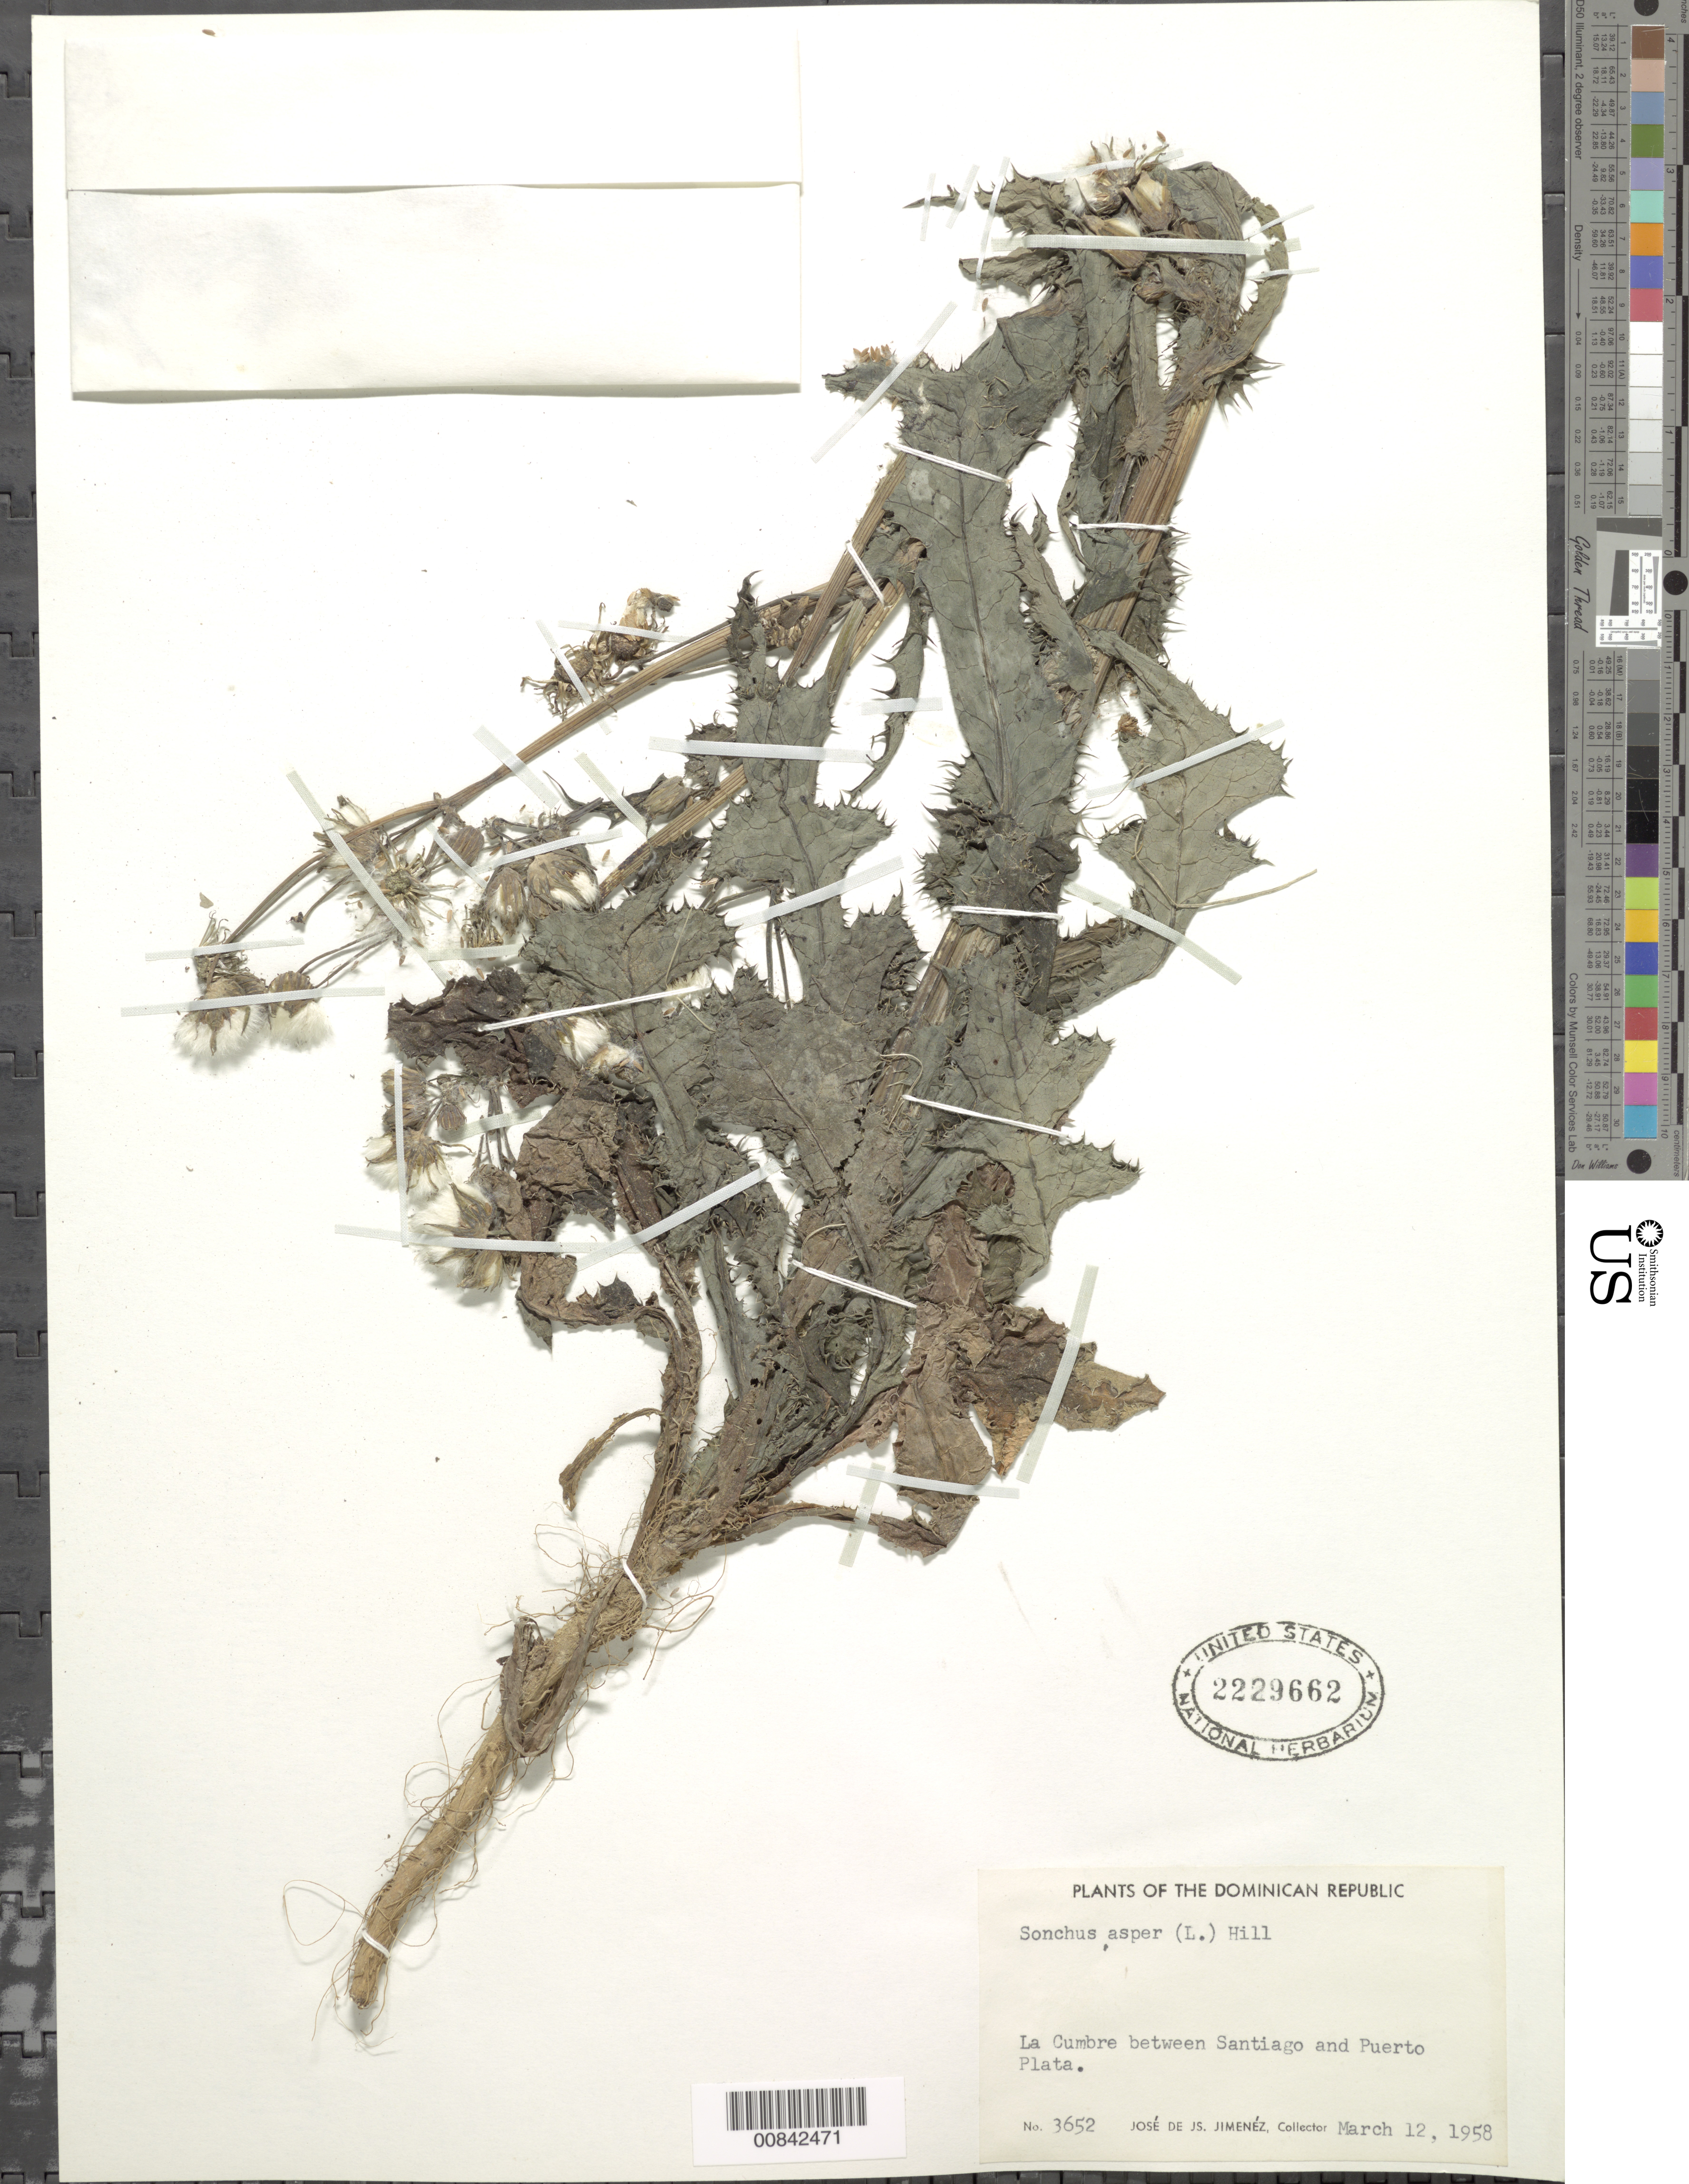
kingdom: Plantae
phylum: Tracheophyta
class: Magnoliopsida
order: Asterales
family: Asteraceae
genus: Sonchus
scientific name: Sonchus asper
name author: (L.) Hill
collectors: J. J. Jiménez Almonte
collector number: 3652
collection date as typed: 12 Mar 1958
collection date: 1958-03-12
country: Dominican Republic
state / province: Santiago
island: Hispaniola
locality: La Cumbre, between Santiago and Puerto Plata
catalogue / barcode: US 2229662